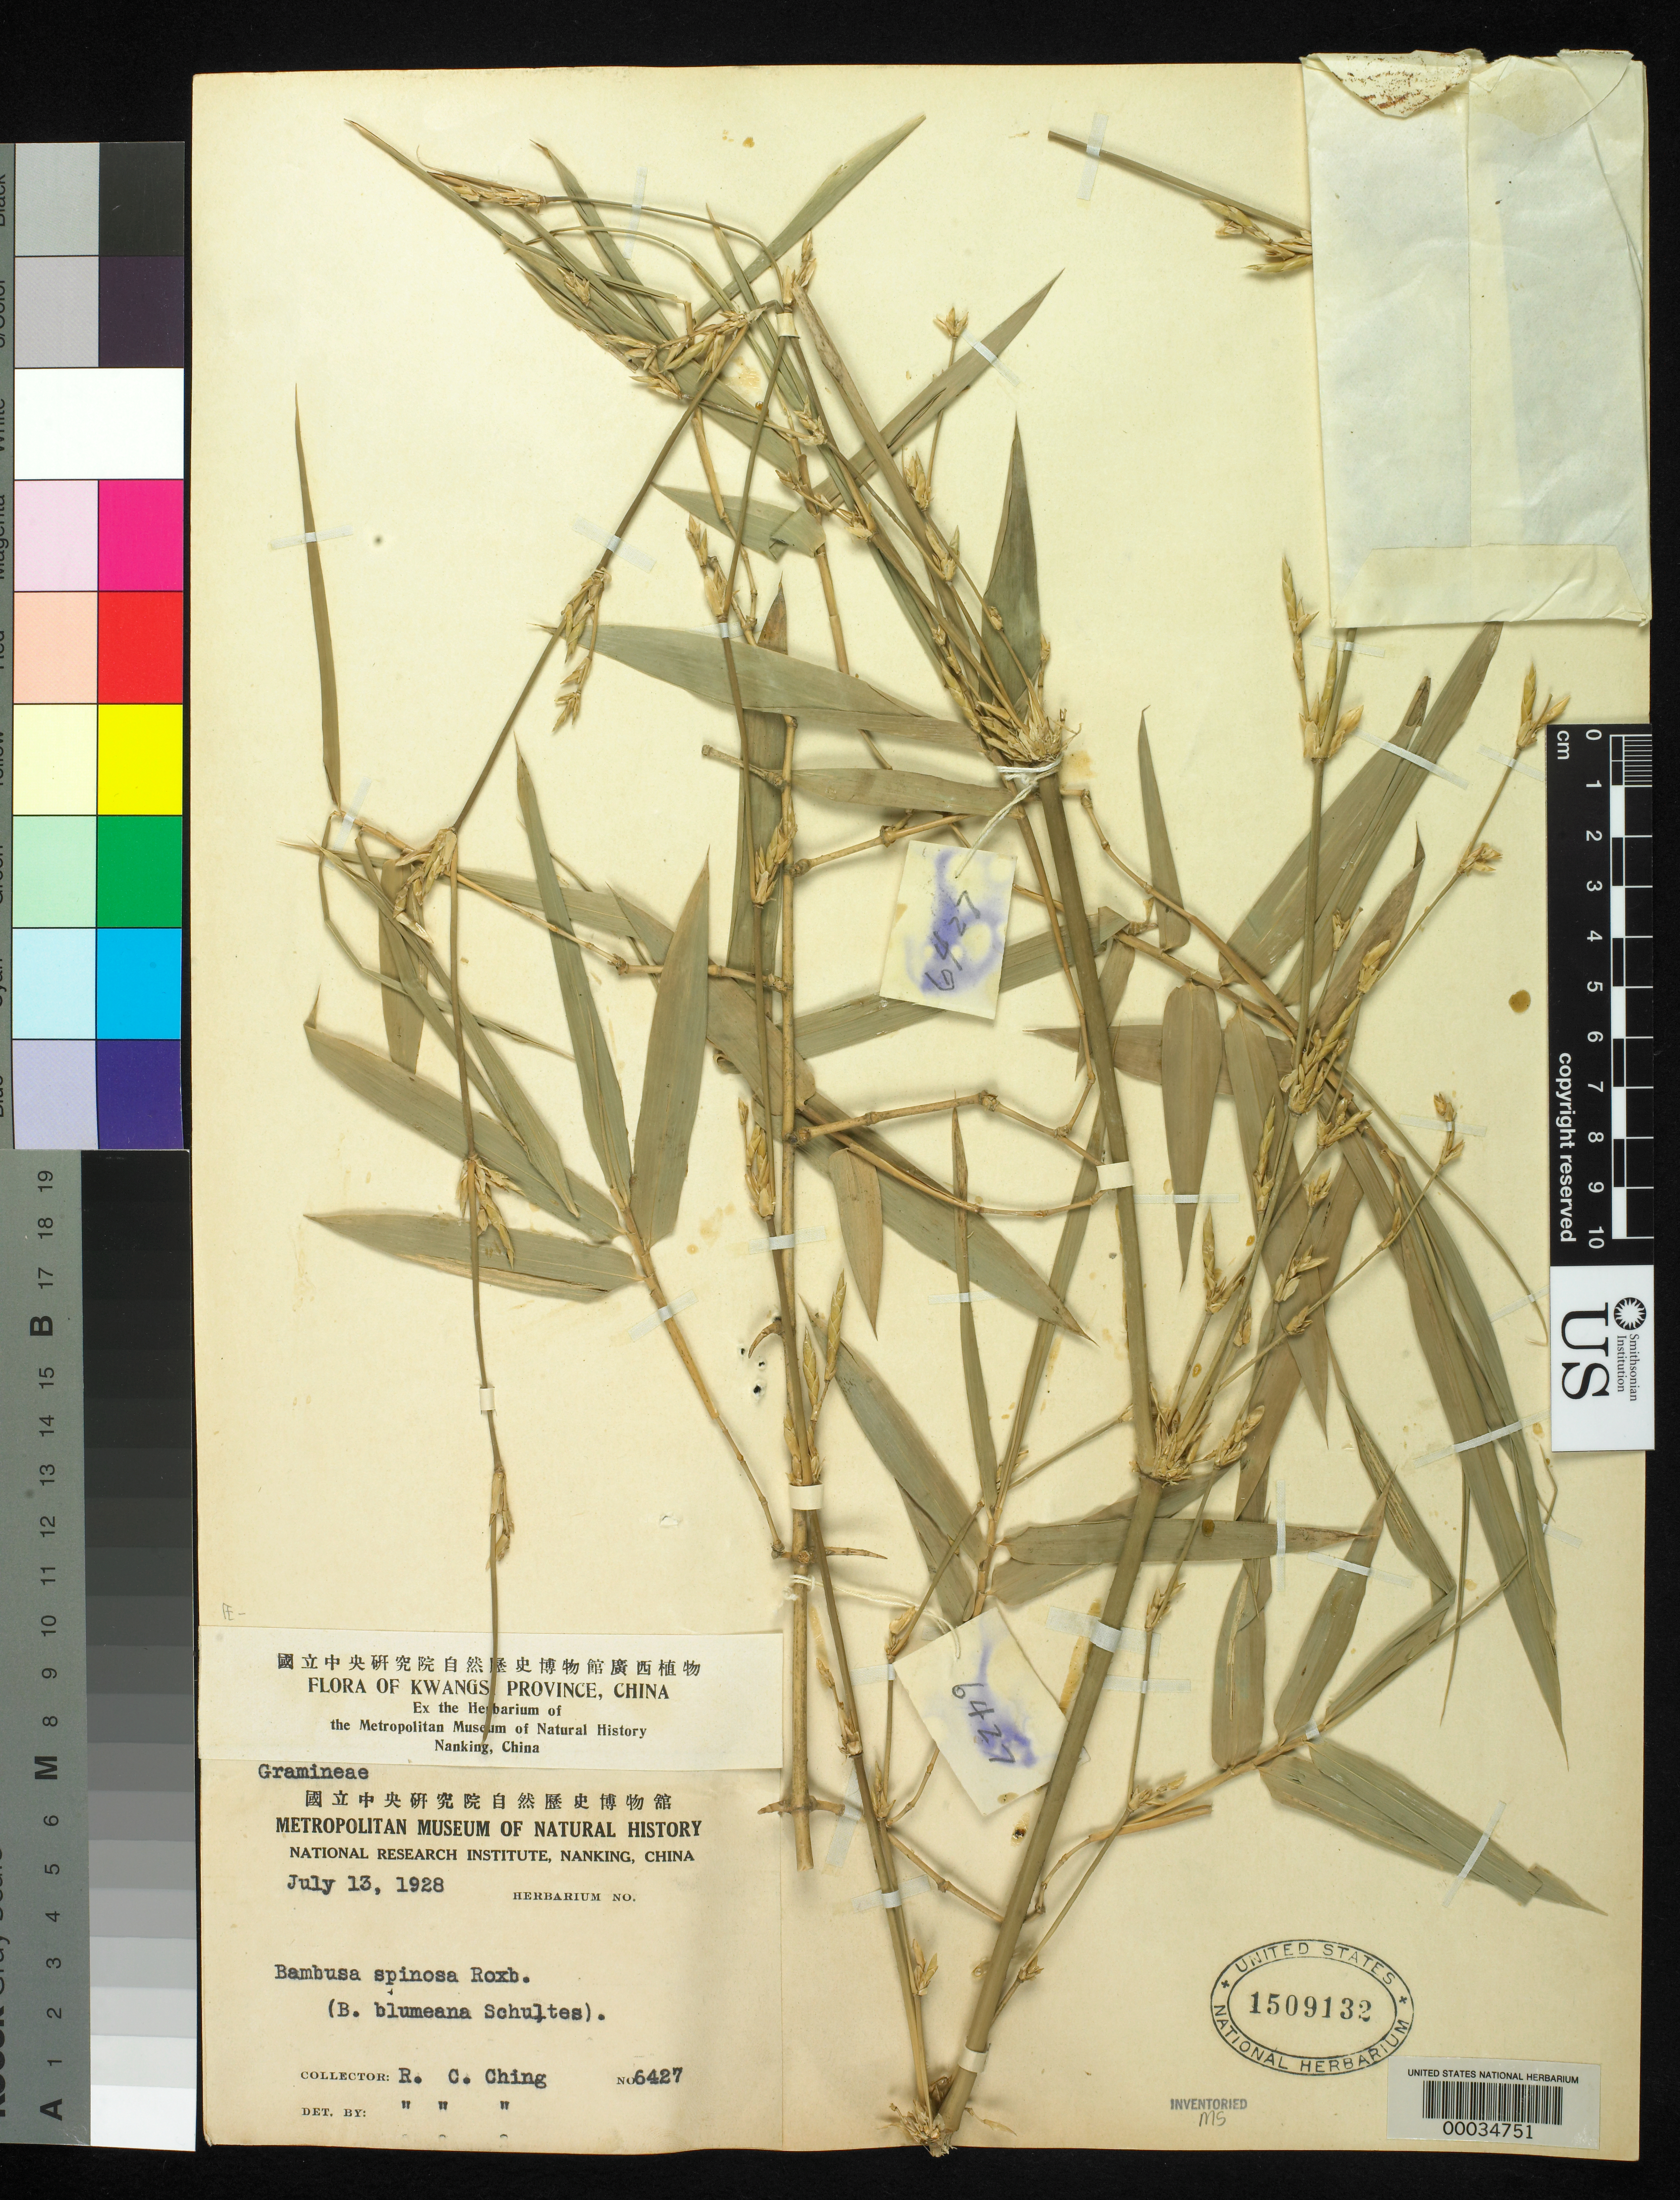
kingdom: Plantae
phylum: Tracheophyta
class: Liliopsida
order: Poales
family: Poaceae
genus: Bambusa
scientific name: Bambusa spinosa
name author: Roxb.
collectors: R. C. Ching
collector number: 6427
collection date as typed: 13 Jul 1928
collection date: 1928-07-12,1928-07-13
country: China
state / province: Guangxi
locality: Hoo-chi, N. Kwangsi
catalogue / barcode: US 1509132